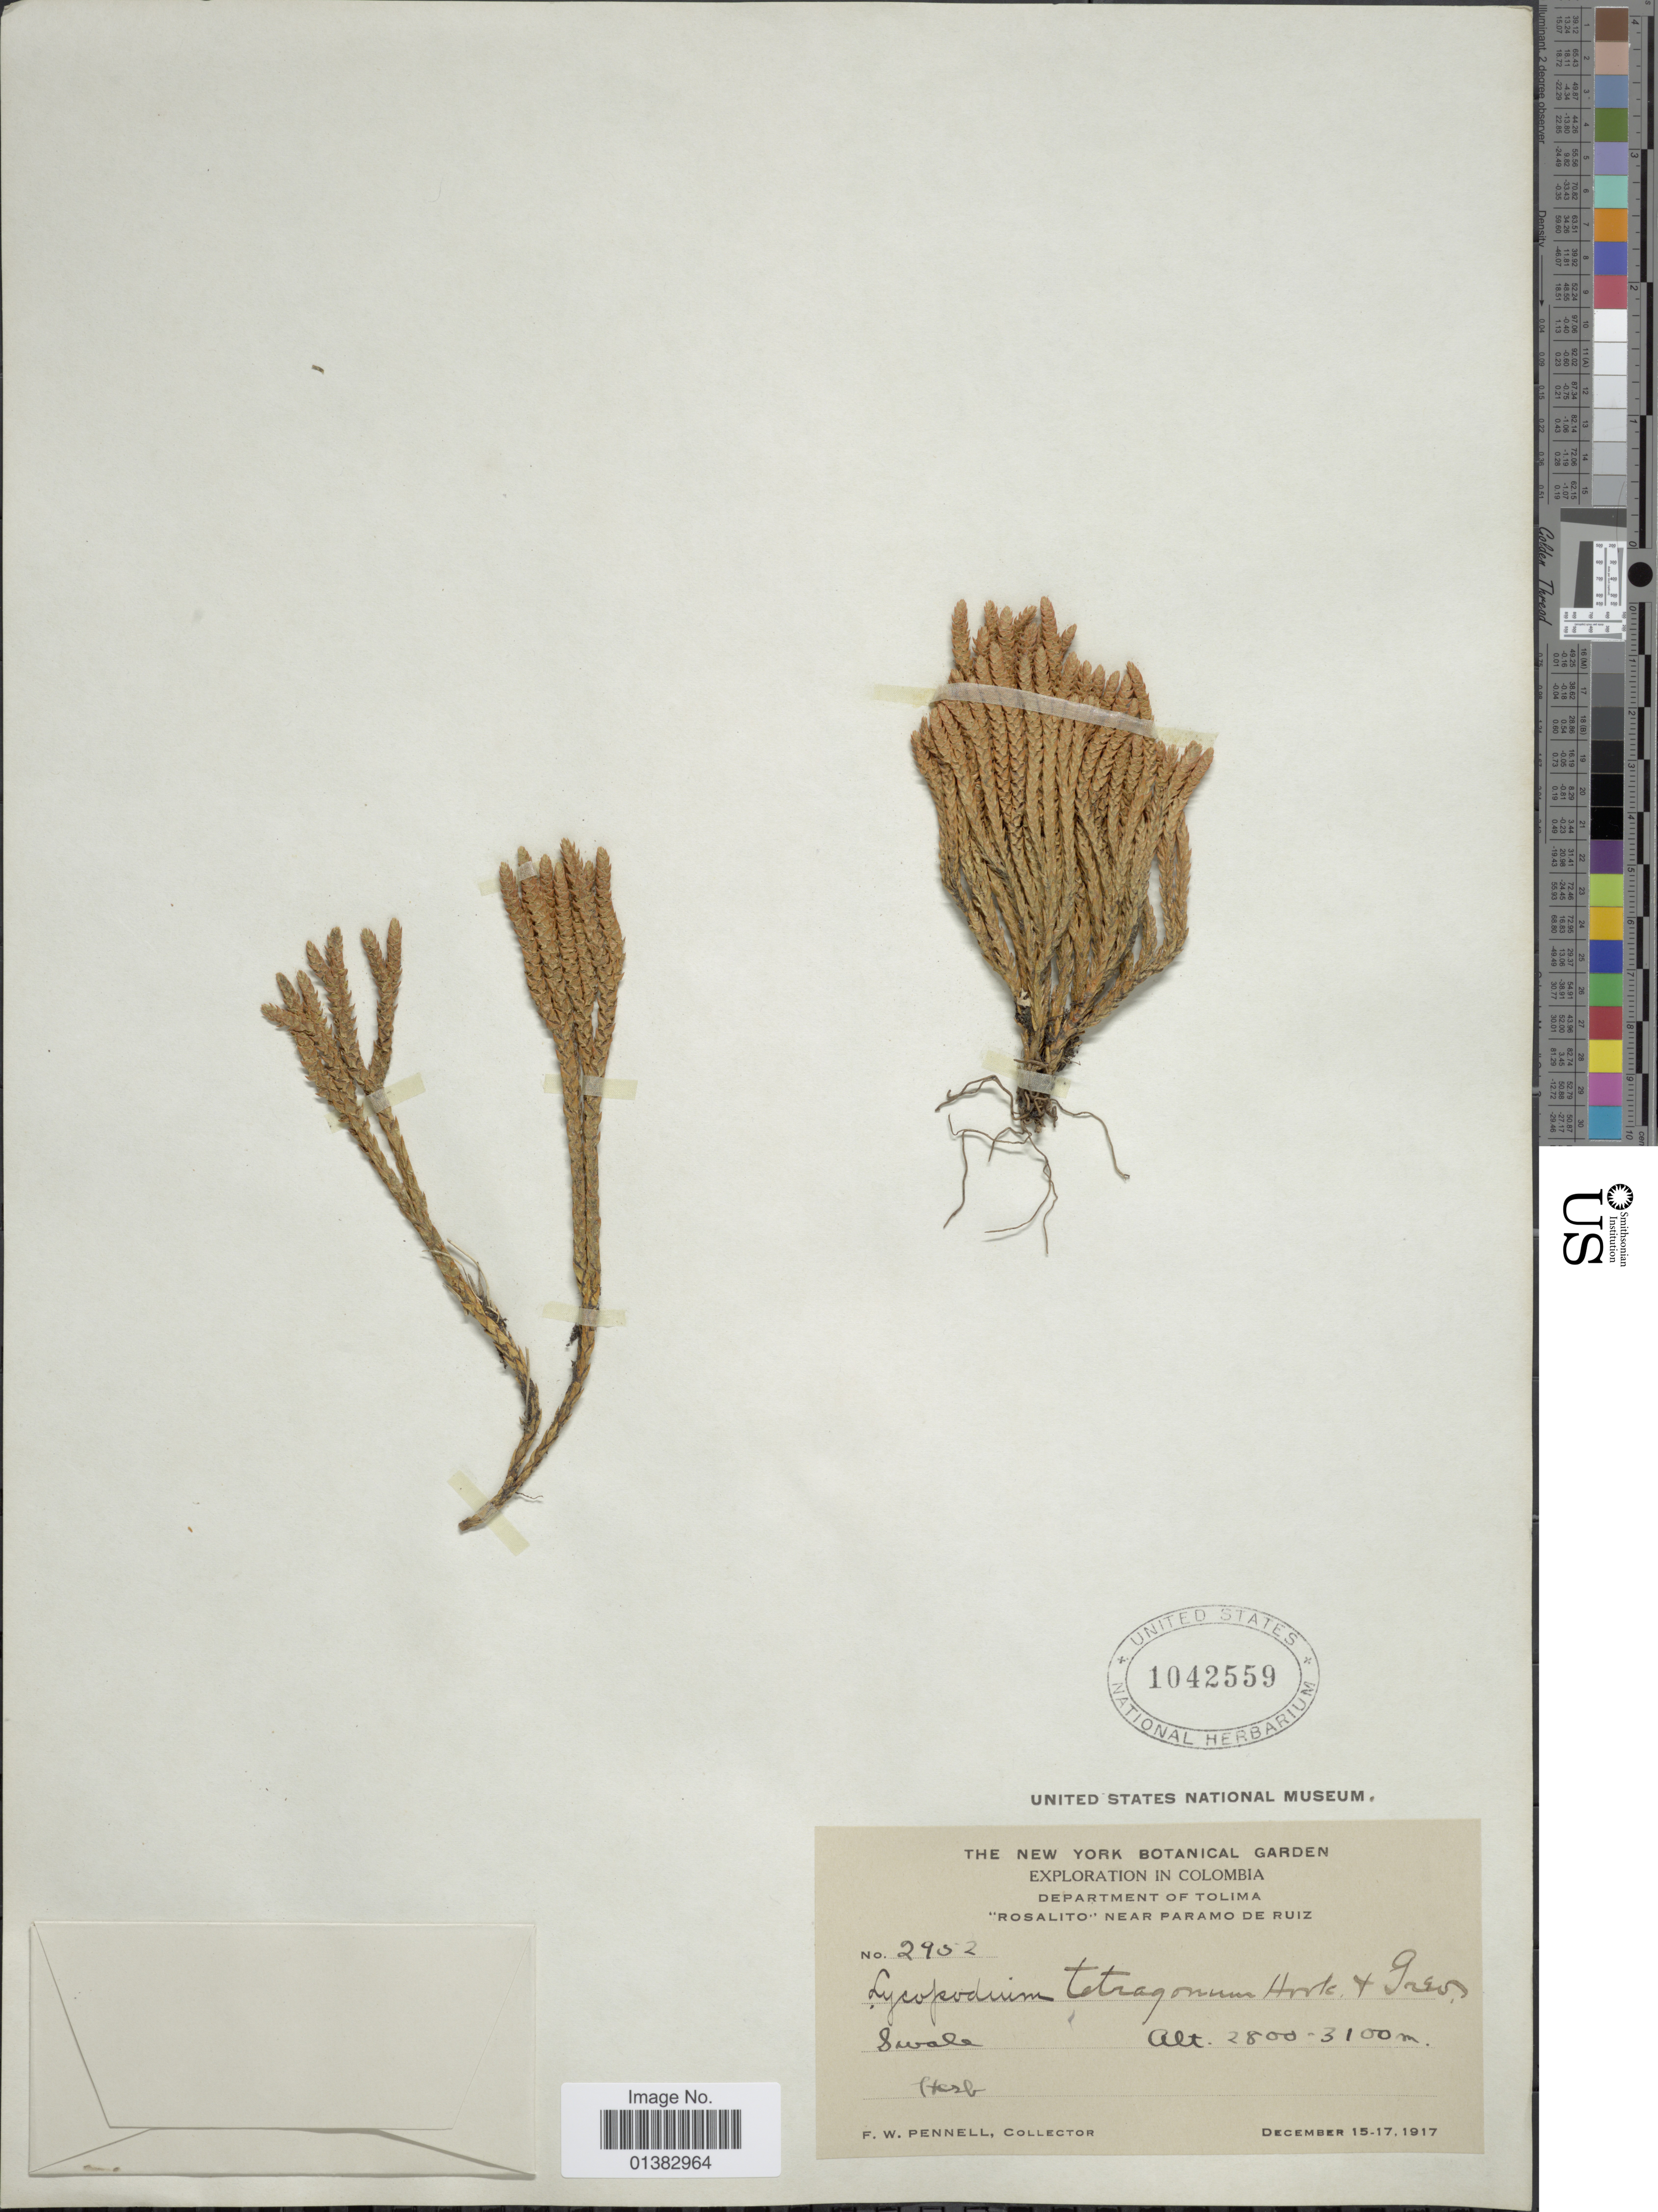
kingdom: Plantae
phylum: Tracheophyta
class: Lycopodiopsida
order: Lycopodiales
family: Lycopodiaceae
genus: Phlegmariurus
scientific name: Phlegmariurus tetragonus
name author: (Hook. & Grev.) B. Øllg.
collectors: F. W. Pennell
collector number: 2952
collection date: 1917-12-15/1917-12-17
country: Colombia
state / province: Tolima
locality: Rosalito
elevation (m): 2800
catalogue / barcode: US 1042559